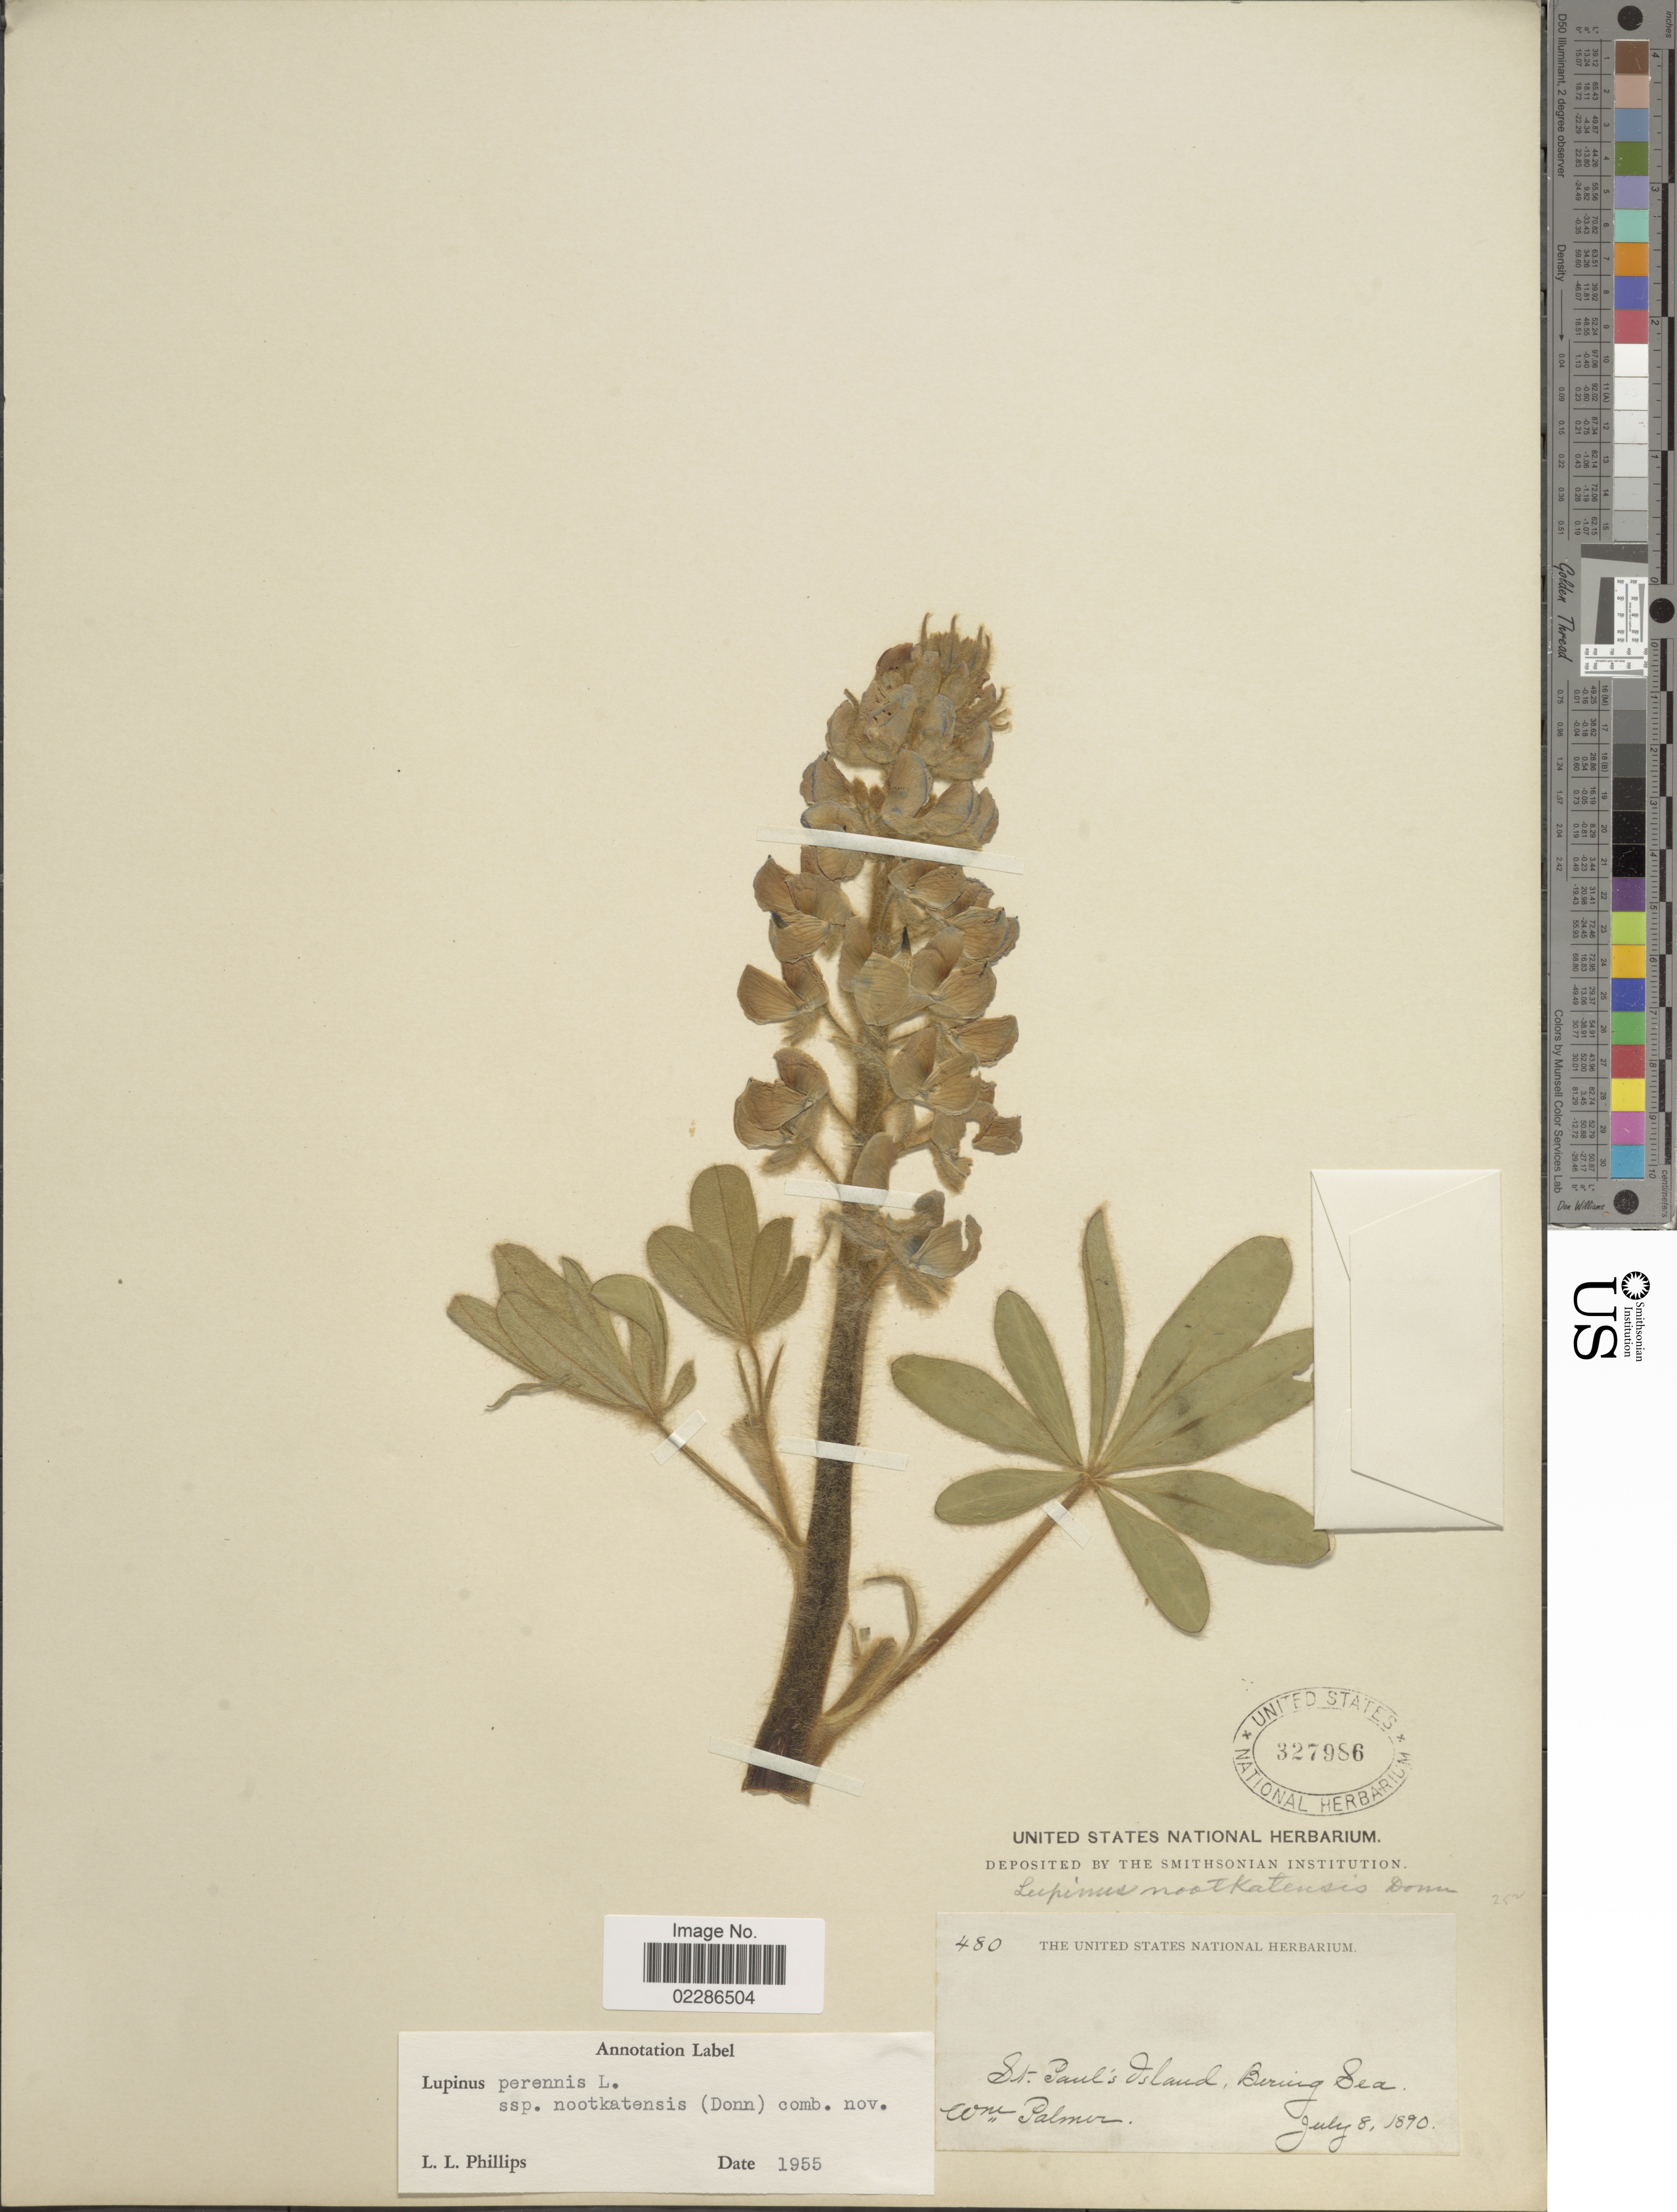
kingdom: Plantae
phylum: Tracheophyta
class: Magnoliopsida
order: Fabales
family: Fabaceae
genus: Lupinus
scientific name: Lupinus nootkatensis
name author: Donn ex Sims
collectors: W. Palmer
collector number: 480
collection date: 1890-07-08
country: United States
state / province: Alaska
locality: St Paul's Island, Bering Sea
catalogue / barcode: US 327986